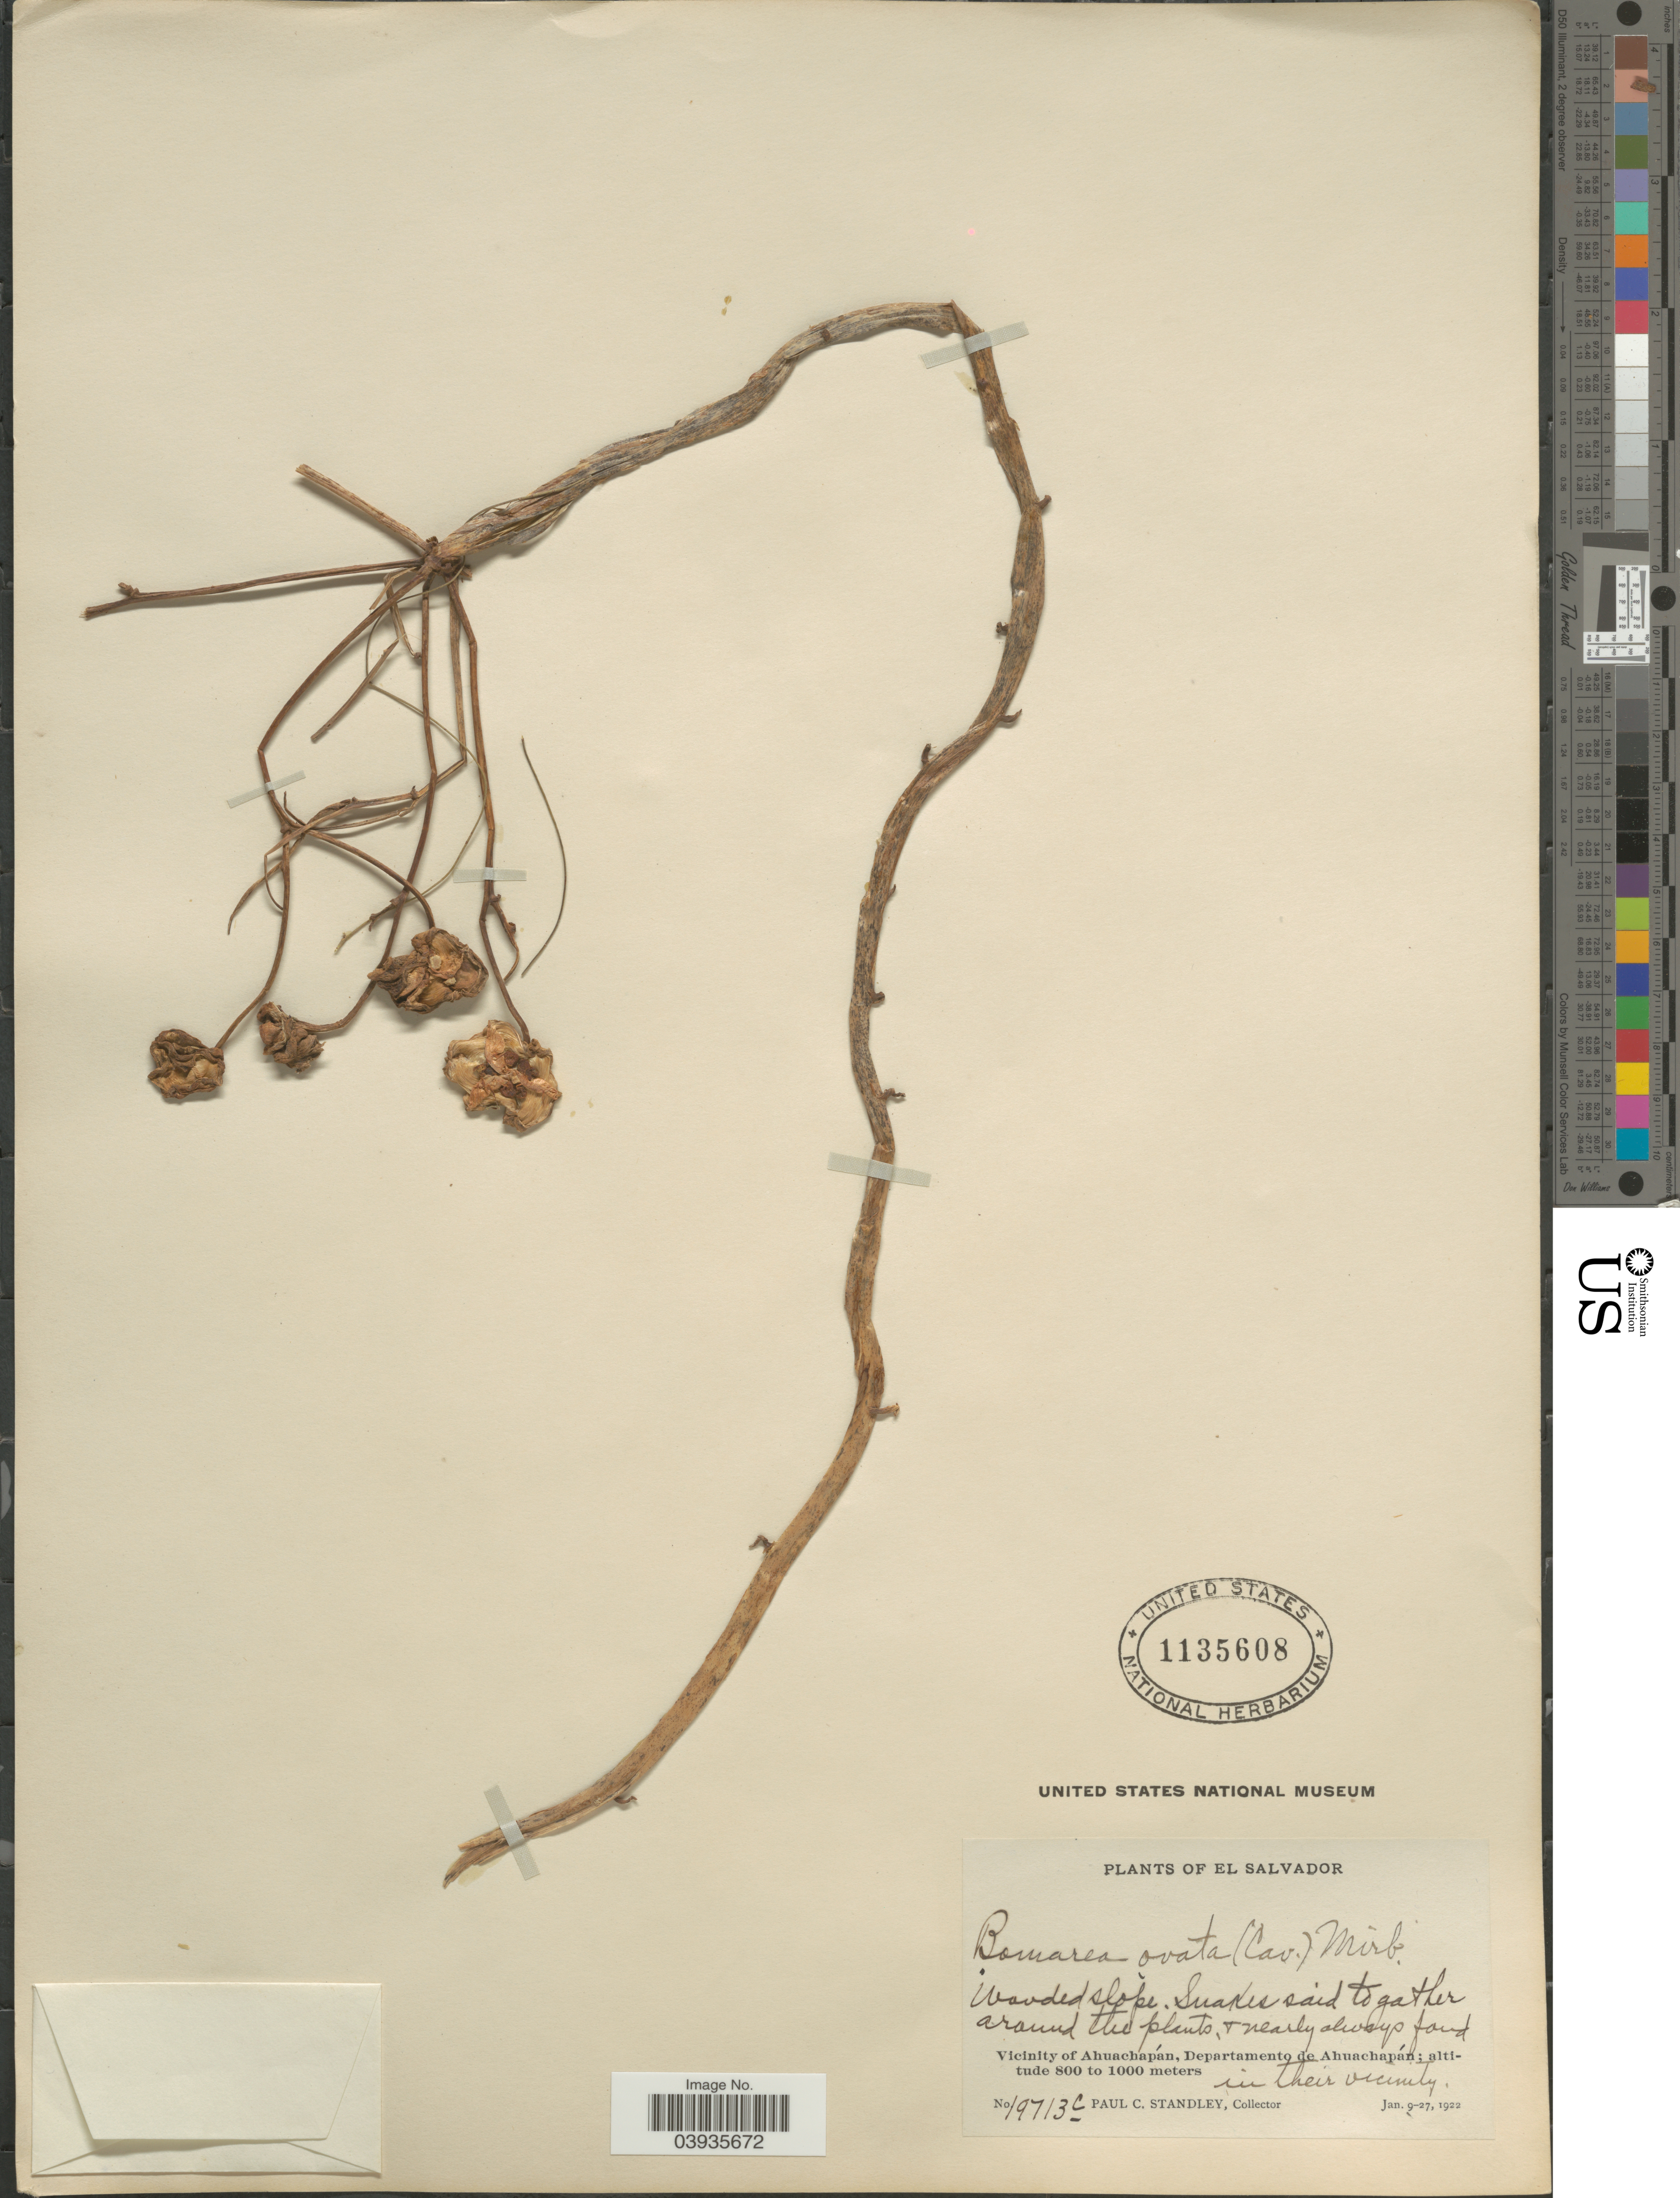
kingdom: Plantae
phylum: Tracheophyta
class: Liliopsida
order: Liliales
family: Alstroemeriaceae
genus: Bomarea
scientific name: Bomarea ovata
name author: (Cav.) Mirb.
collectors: P. C. Standley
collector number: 19713C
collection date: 1922-01-09/1922-01-27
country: El Salvador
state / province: Ahuachapan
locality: Vicinity of Ahuachapán, Departamento de Ahuachapán.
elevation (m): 800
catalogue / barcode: US 1135608